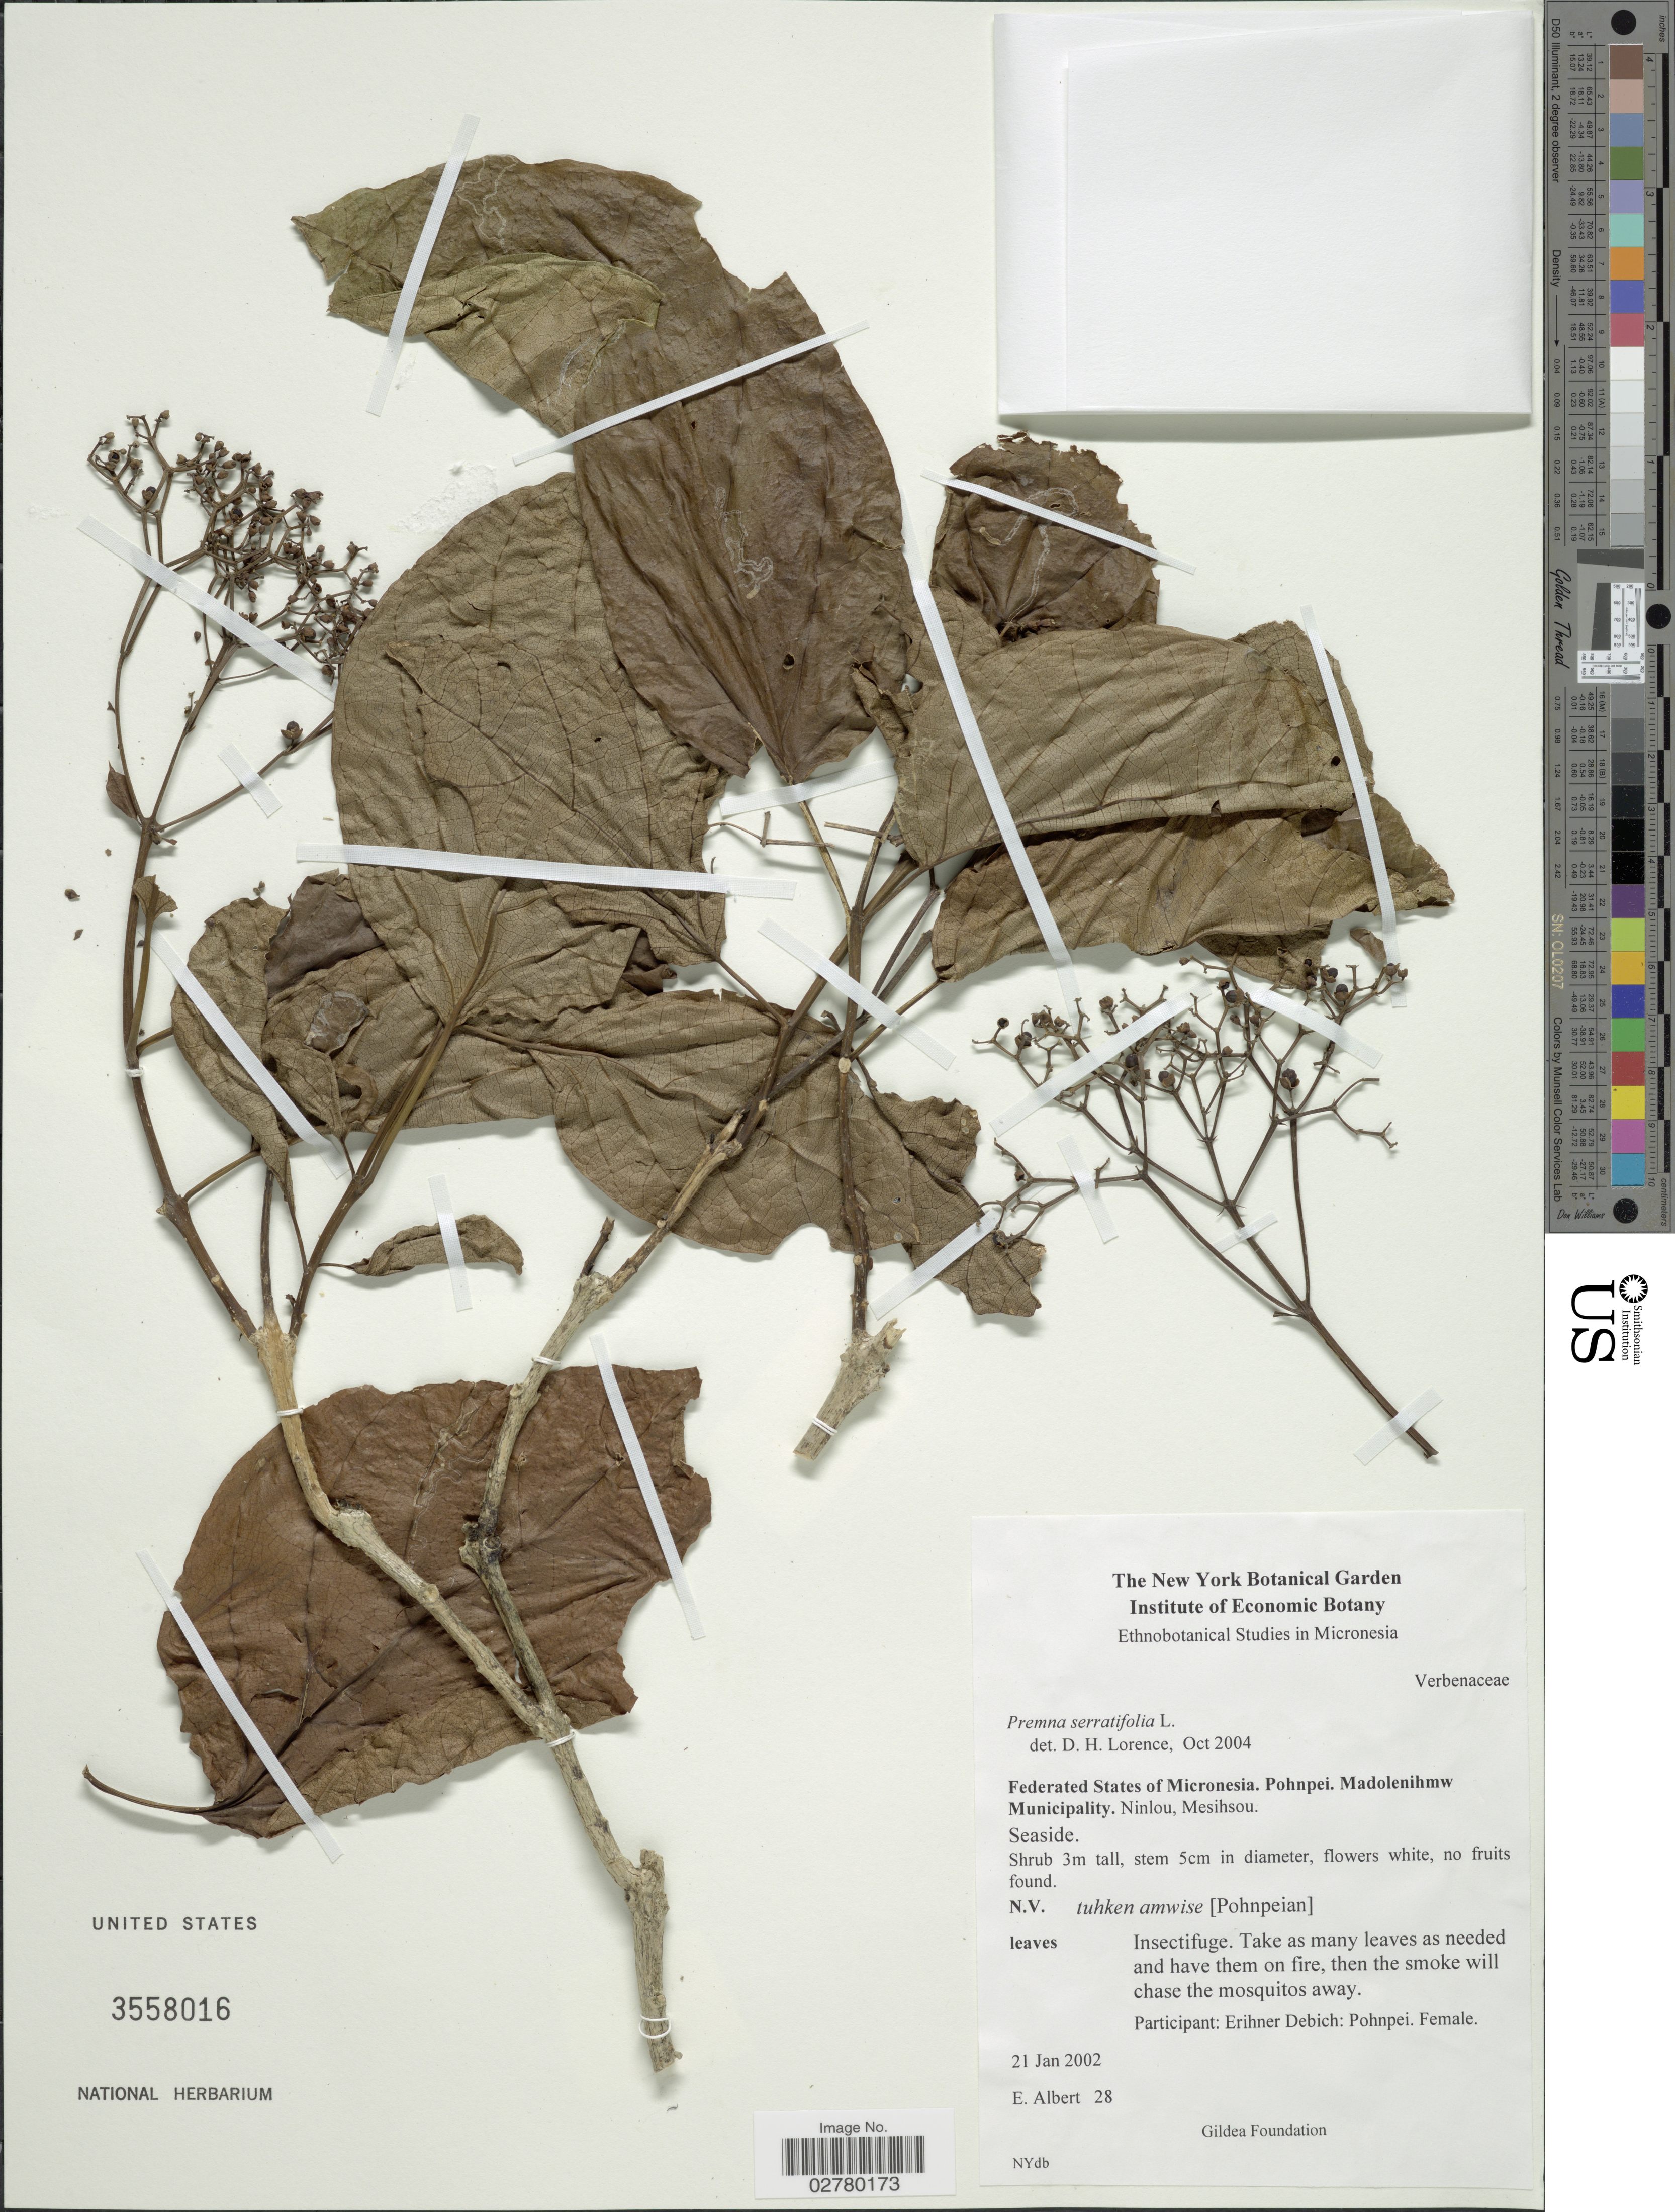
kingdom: Plantae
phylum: Tracheophyta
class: Magnoliopsida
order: Lamiales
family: Lamiaceae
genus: Premna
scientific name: Premna serratifolia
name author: L.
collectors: E. Albert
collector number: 28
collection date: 2002-01-21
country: Micronesia, Federated States of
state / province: Pohnpei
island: Pohnpei [Ponape]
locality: Madolenihmw Municipality. Ninlou, Mesihsou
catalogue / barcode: US 3558016